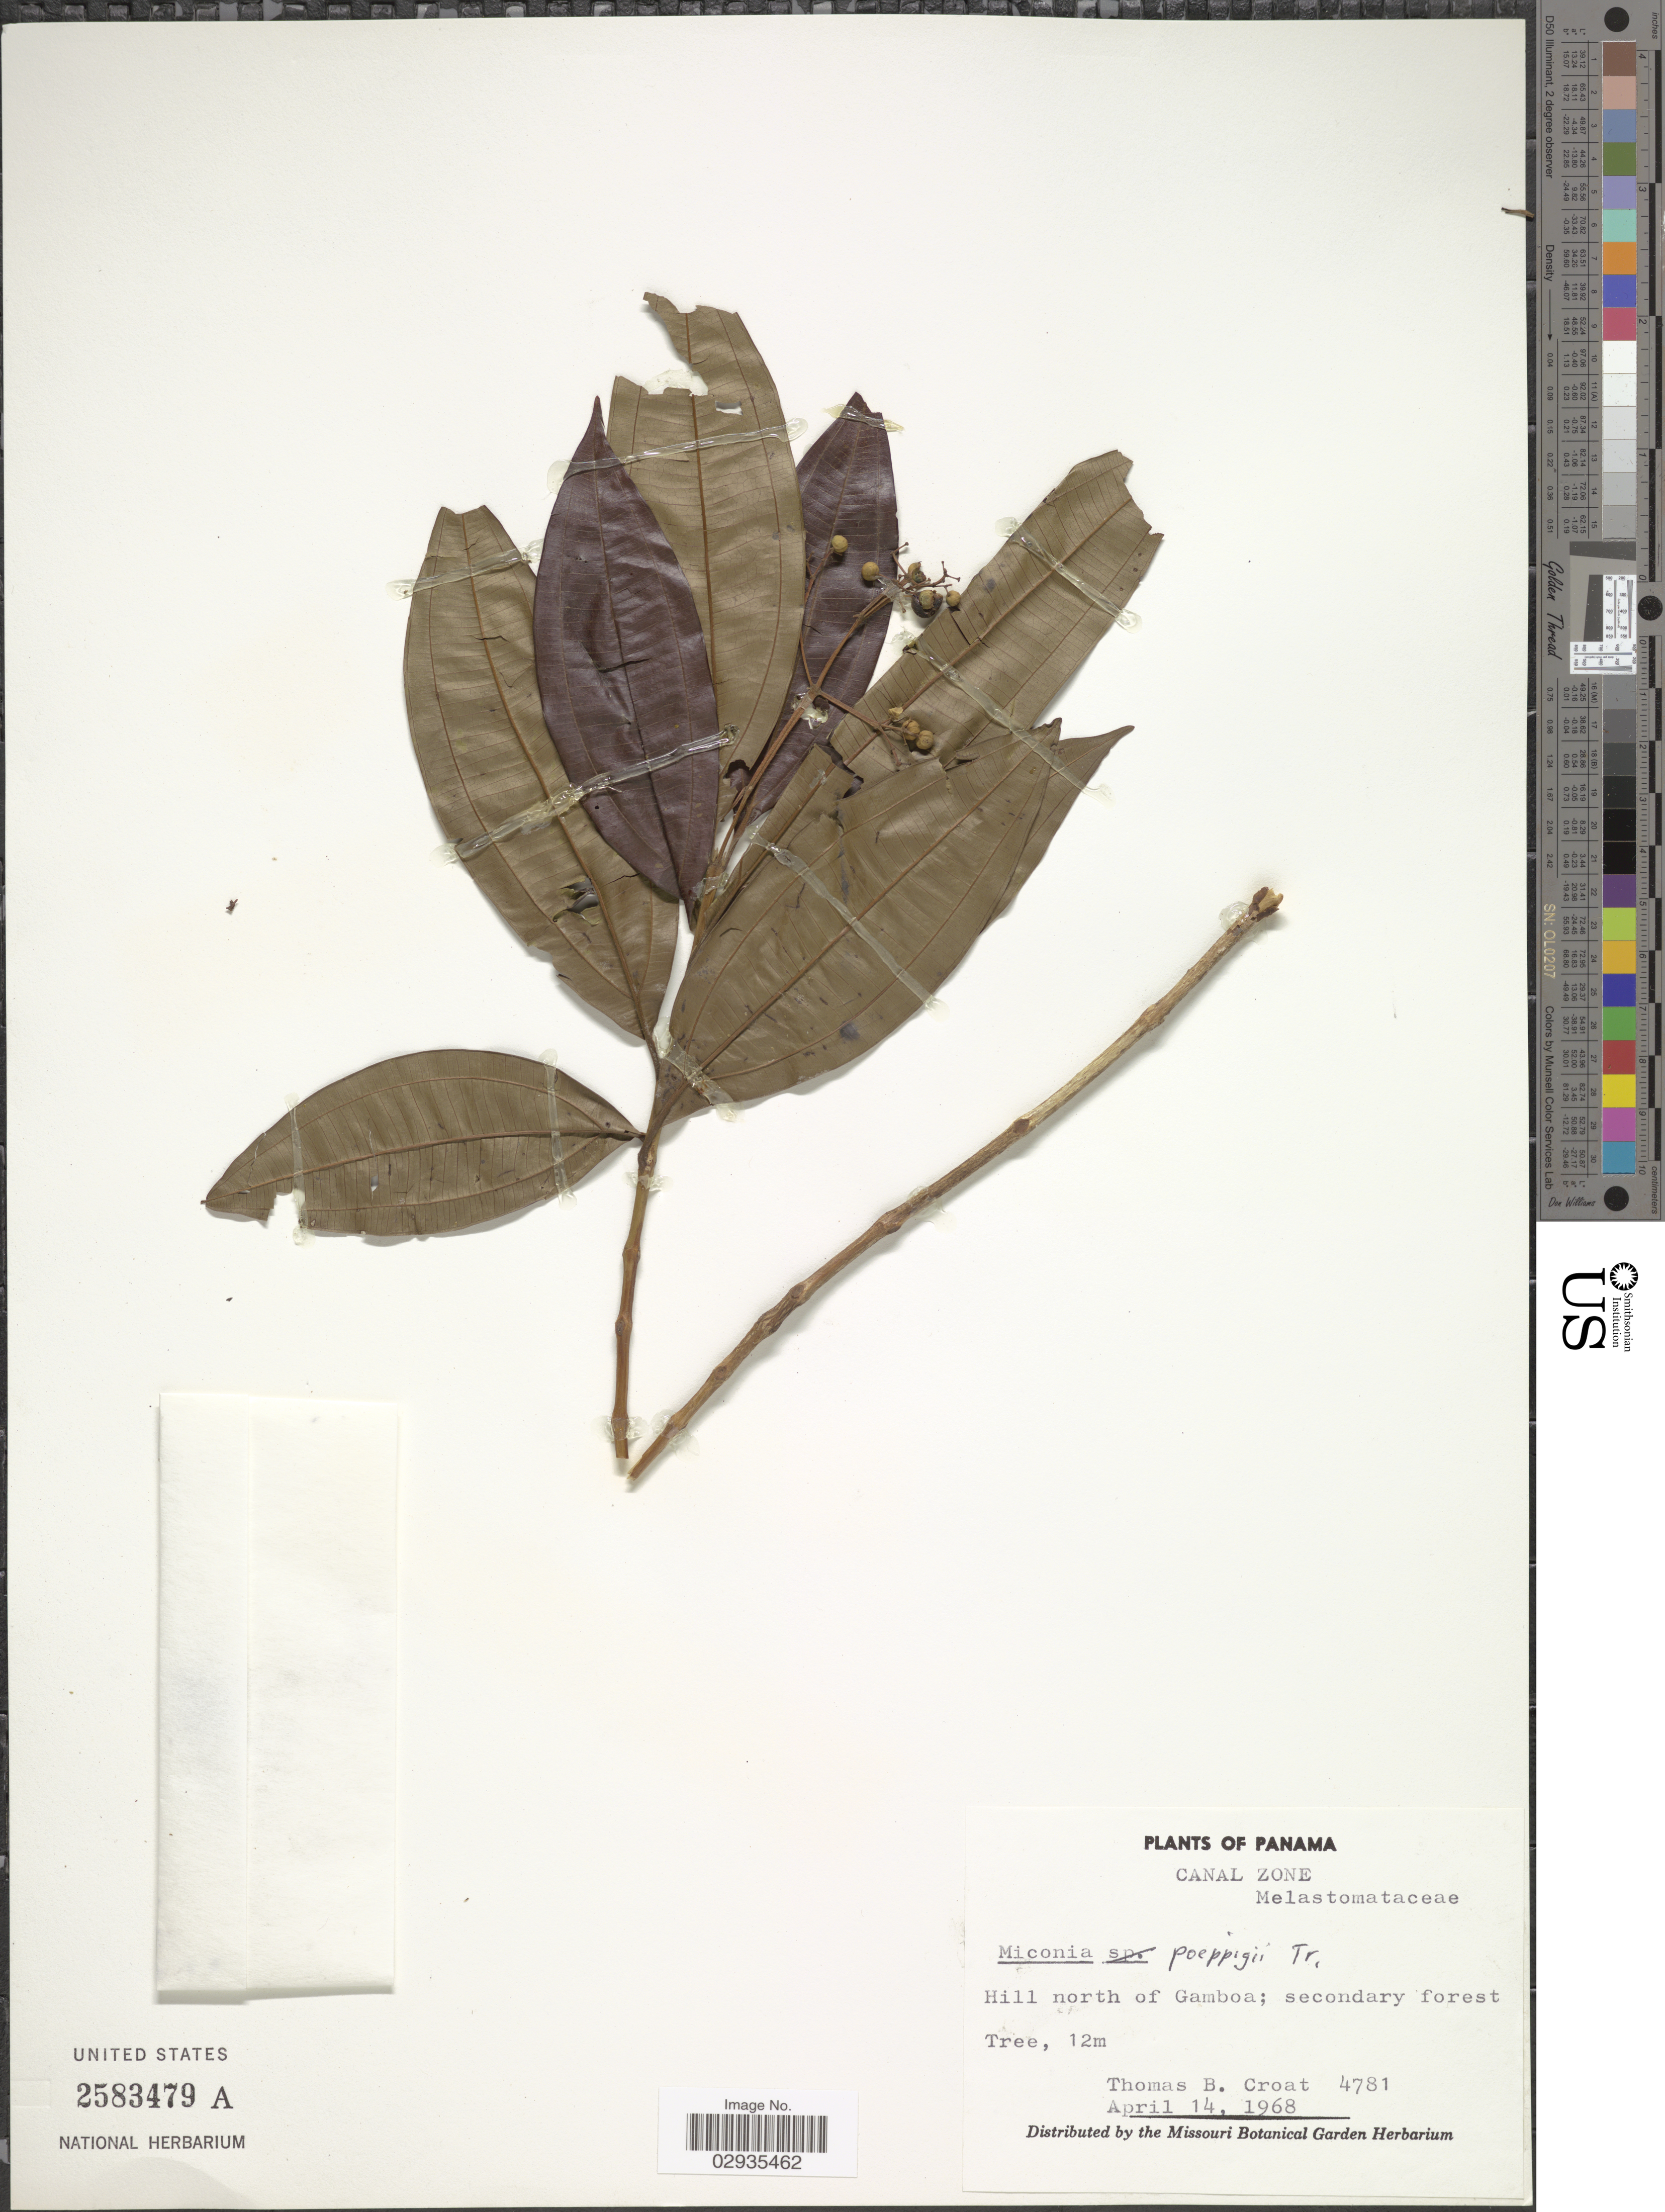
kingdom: Plantae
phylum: Tracheophyta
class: Magnoliopsida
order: Myrtales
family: Melastomataceae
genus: Miconia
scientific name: Miconia poeppigii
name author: Triana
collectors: T. B. Croat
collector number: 4781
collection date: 1968-04-14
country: Panama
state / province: Colón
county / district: Canal Zone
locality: Canal Zone, Hill north of Gamboa.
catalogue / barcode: US 2583479A